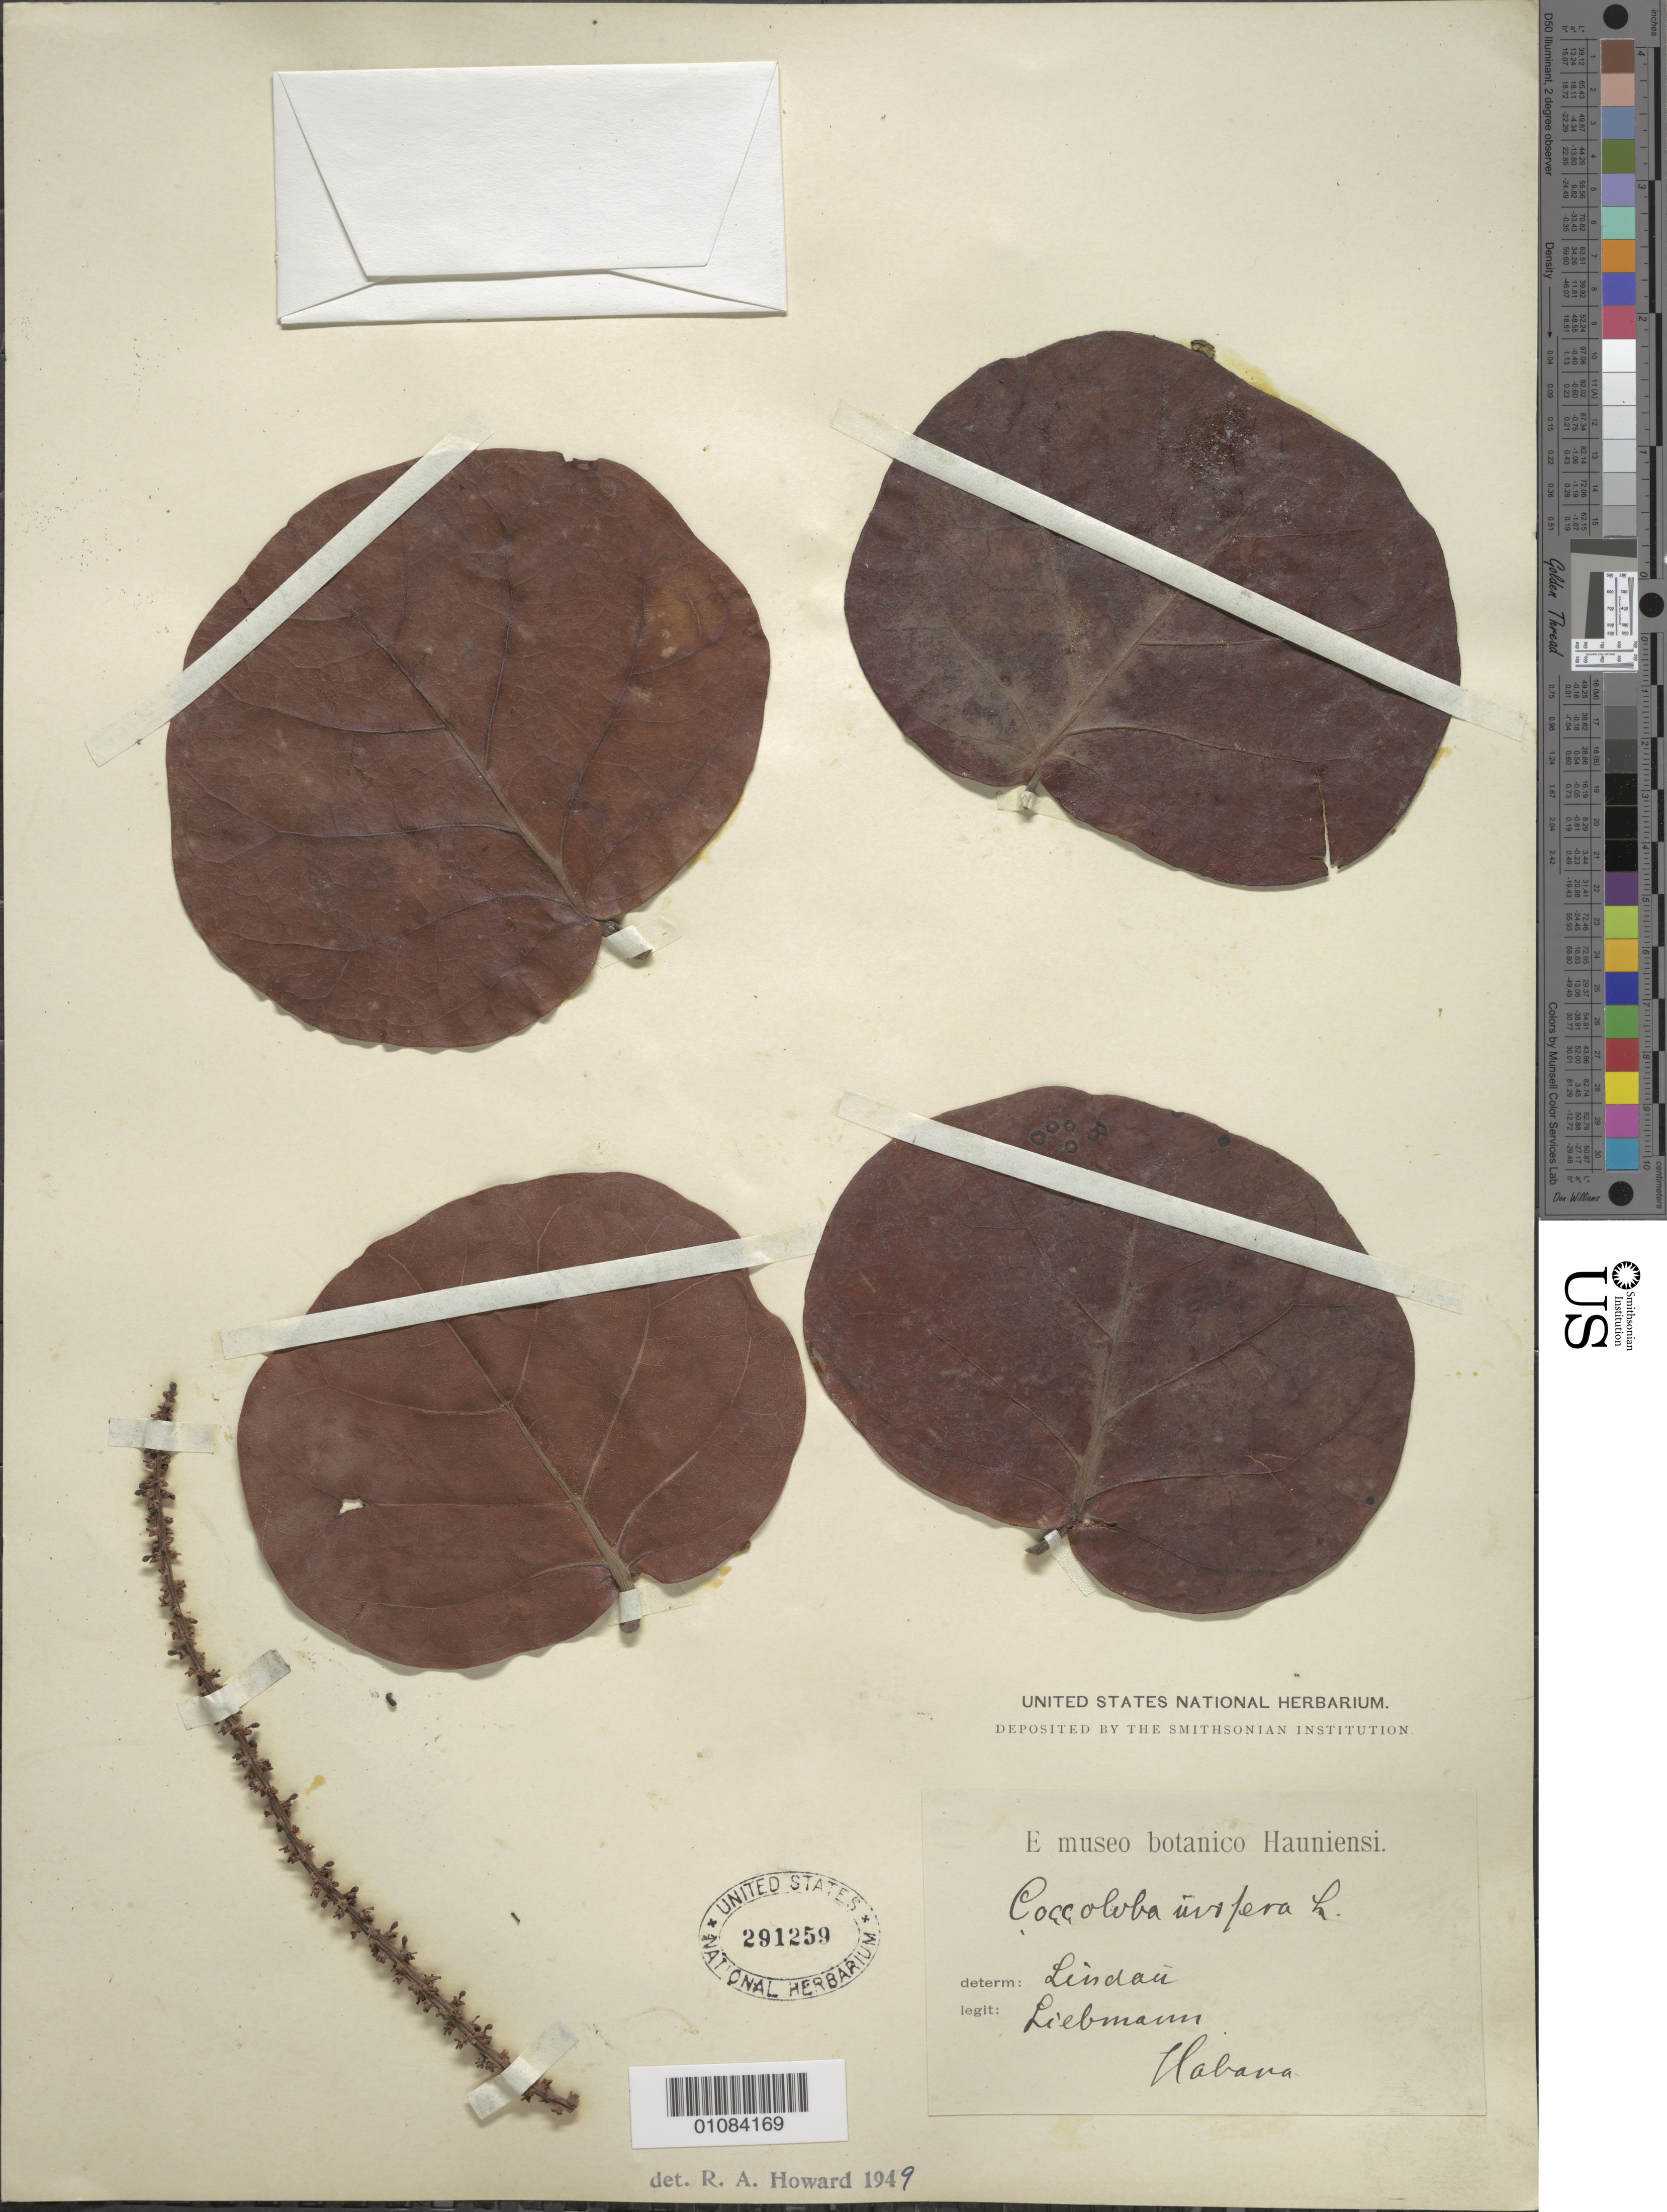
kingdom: Plantae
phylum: Tracheophyta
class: Magnoliopsida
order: Caryophyllales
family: Polygonaceae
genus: Coccoloba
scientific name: Coccoloba uvifera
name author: L.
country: Cuba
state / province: La Habana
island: Cuba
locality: Habana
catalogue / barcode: US 291259